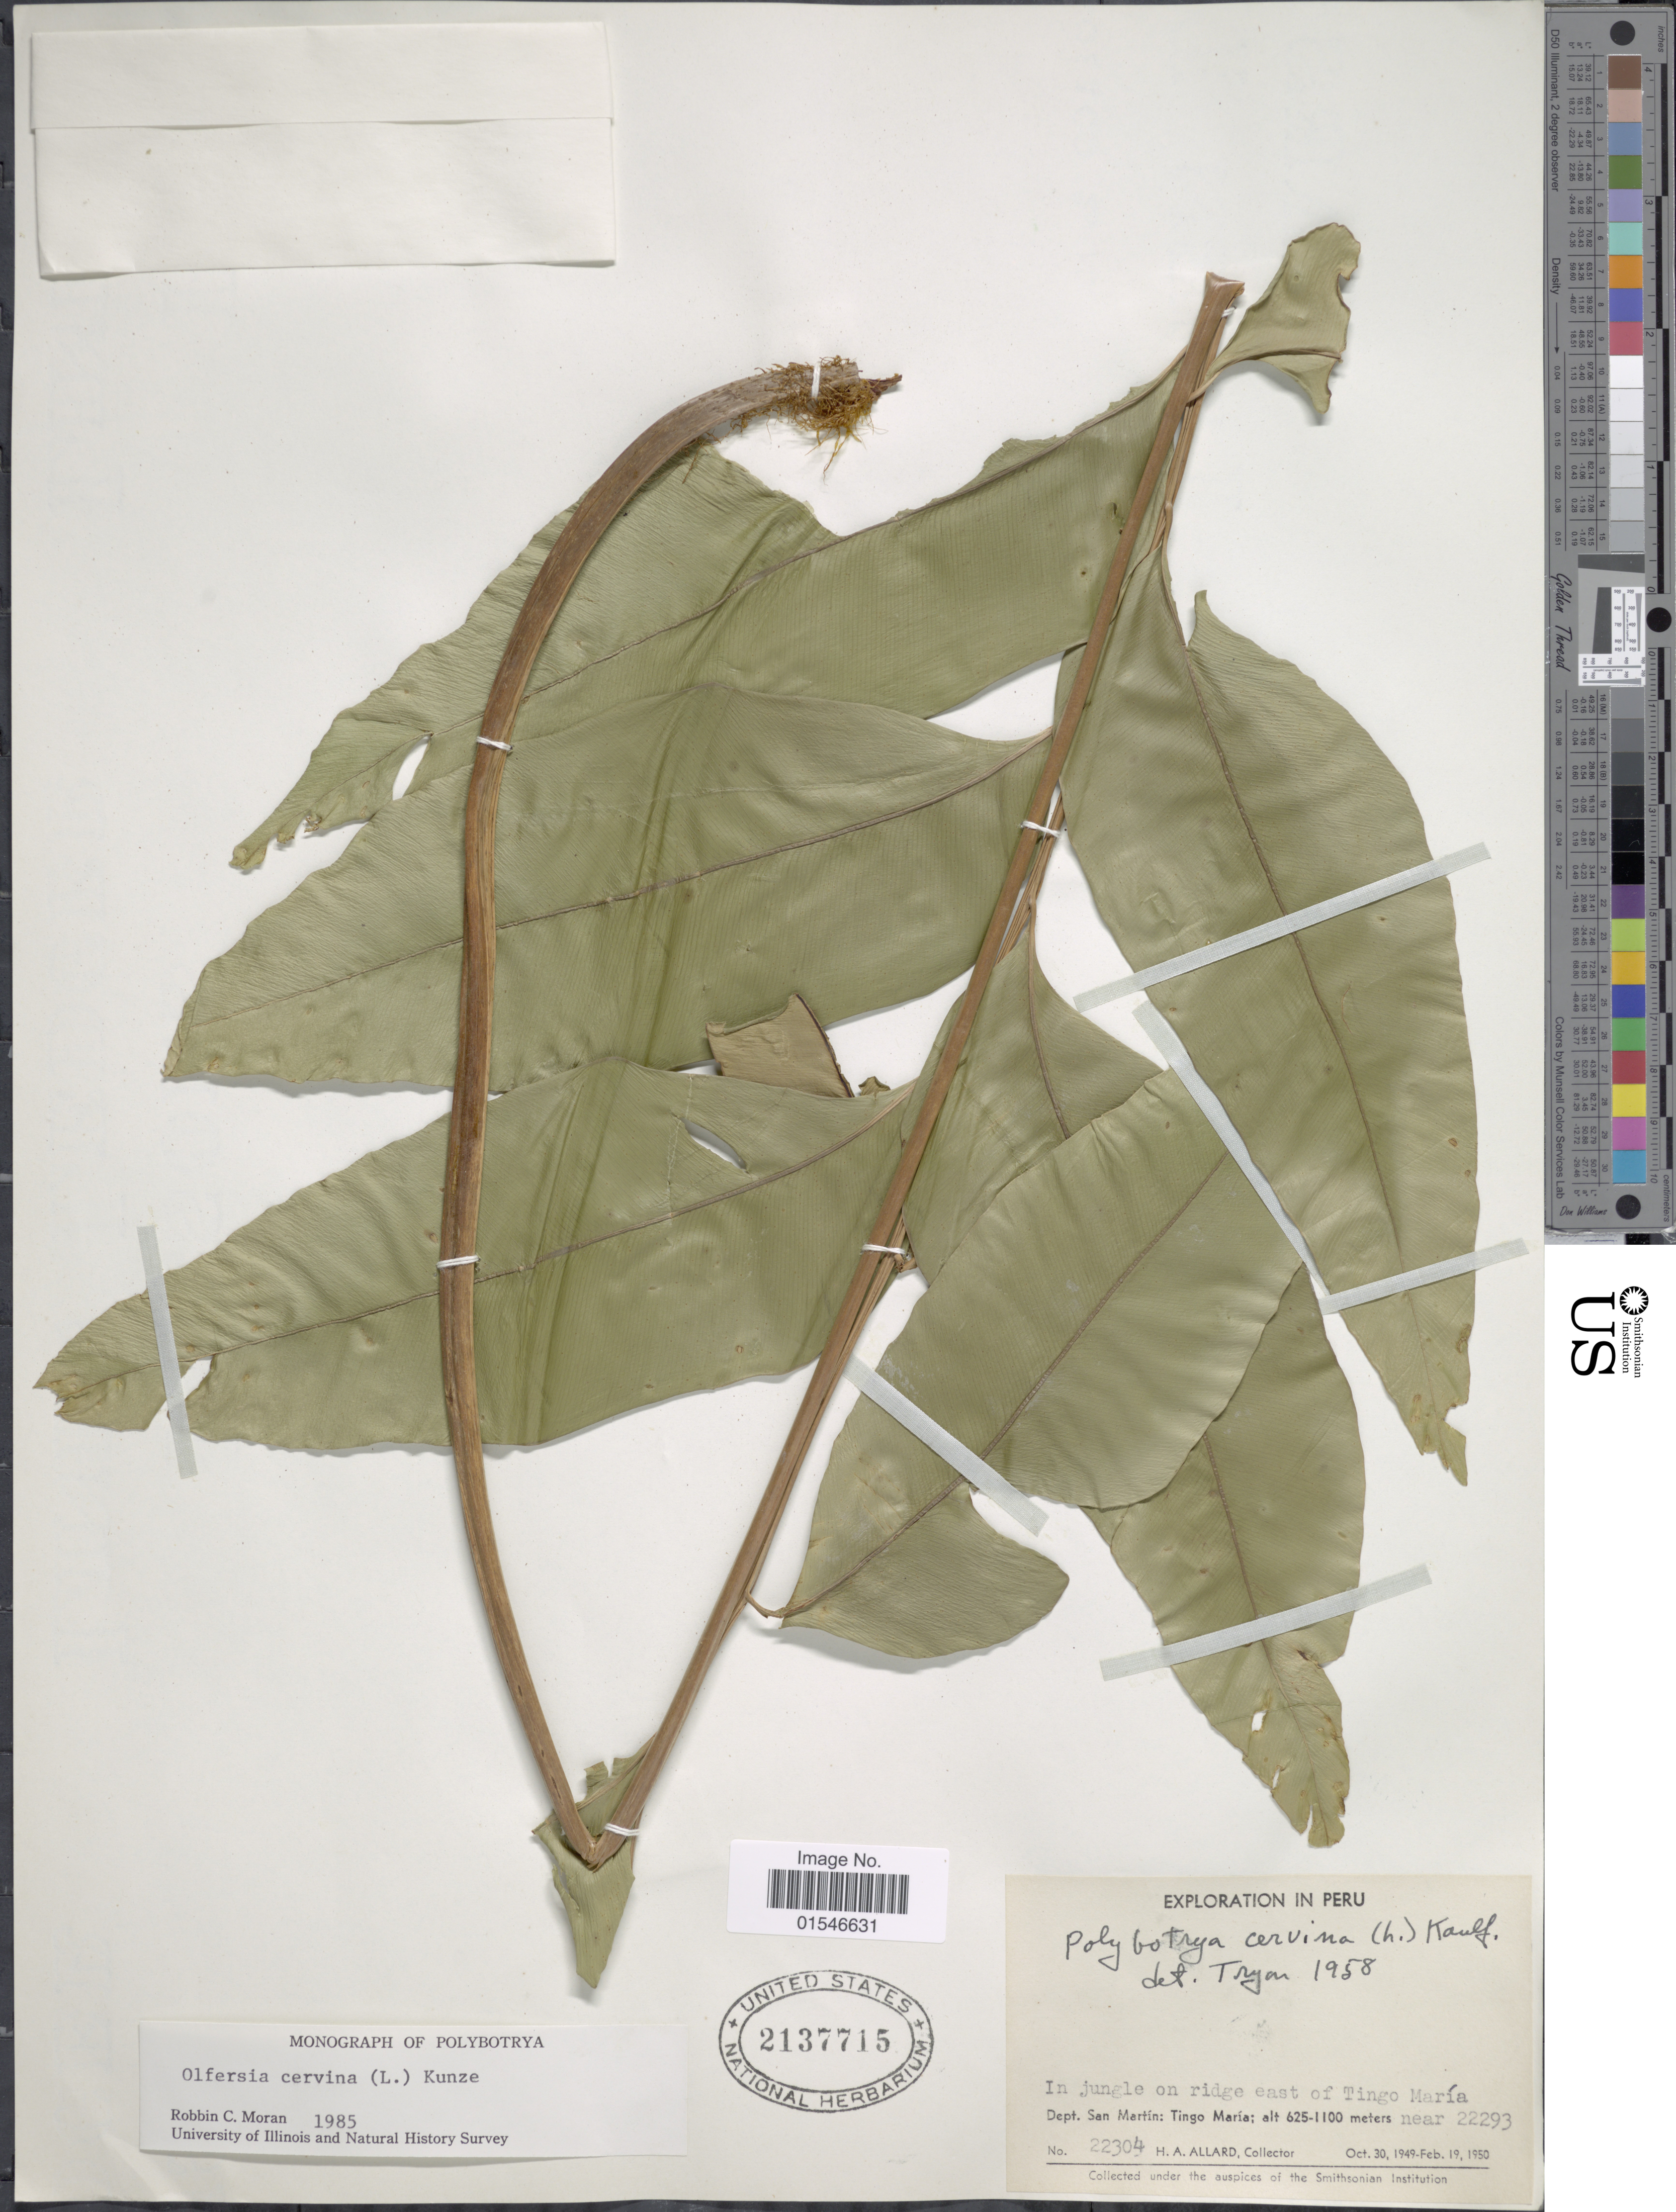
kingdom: Plantae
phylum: Tracheophyta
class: Polypodiopsida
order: Polypodiales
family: Dryopteridaceae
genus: Olfersia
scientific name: Olfersia cervina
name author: (L.) Kunze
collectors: H. A. Allard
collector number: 22304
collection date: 1949-10-30/1950-02-19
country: Peru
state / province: San Martín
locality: In jungle on ridge east of Tingo María. near 22293. Tingo María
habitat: in jungle on ridge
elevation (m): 625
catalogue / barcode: US 2137715